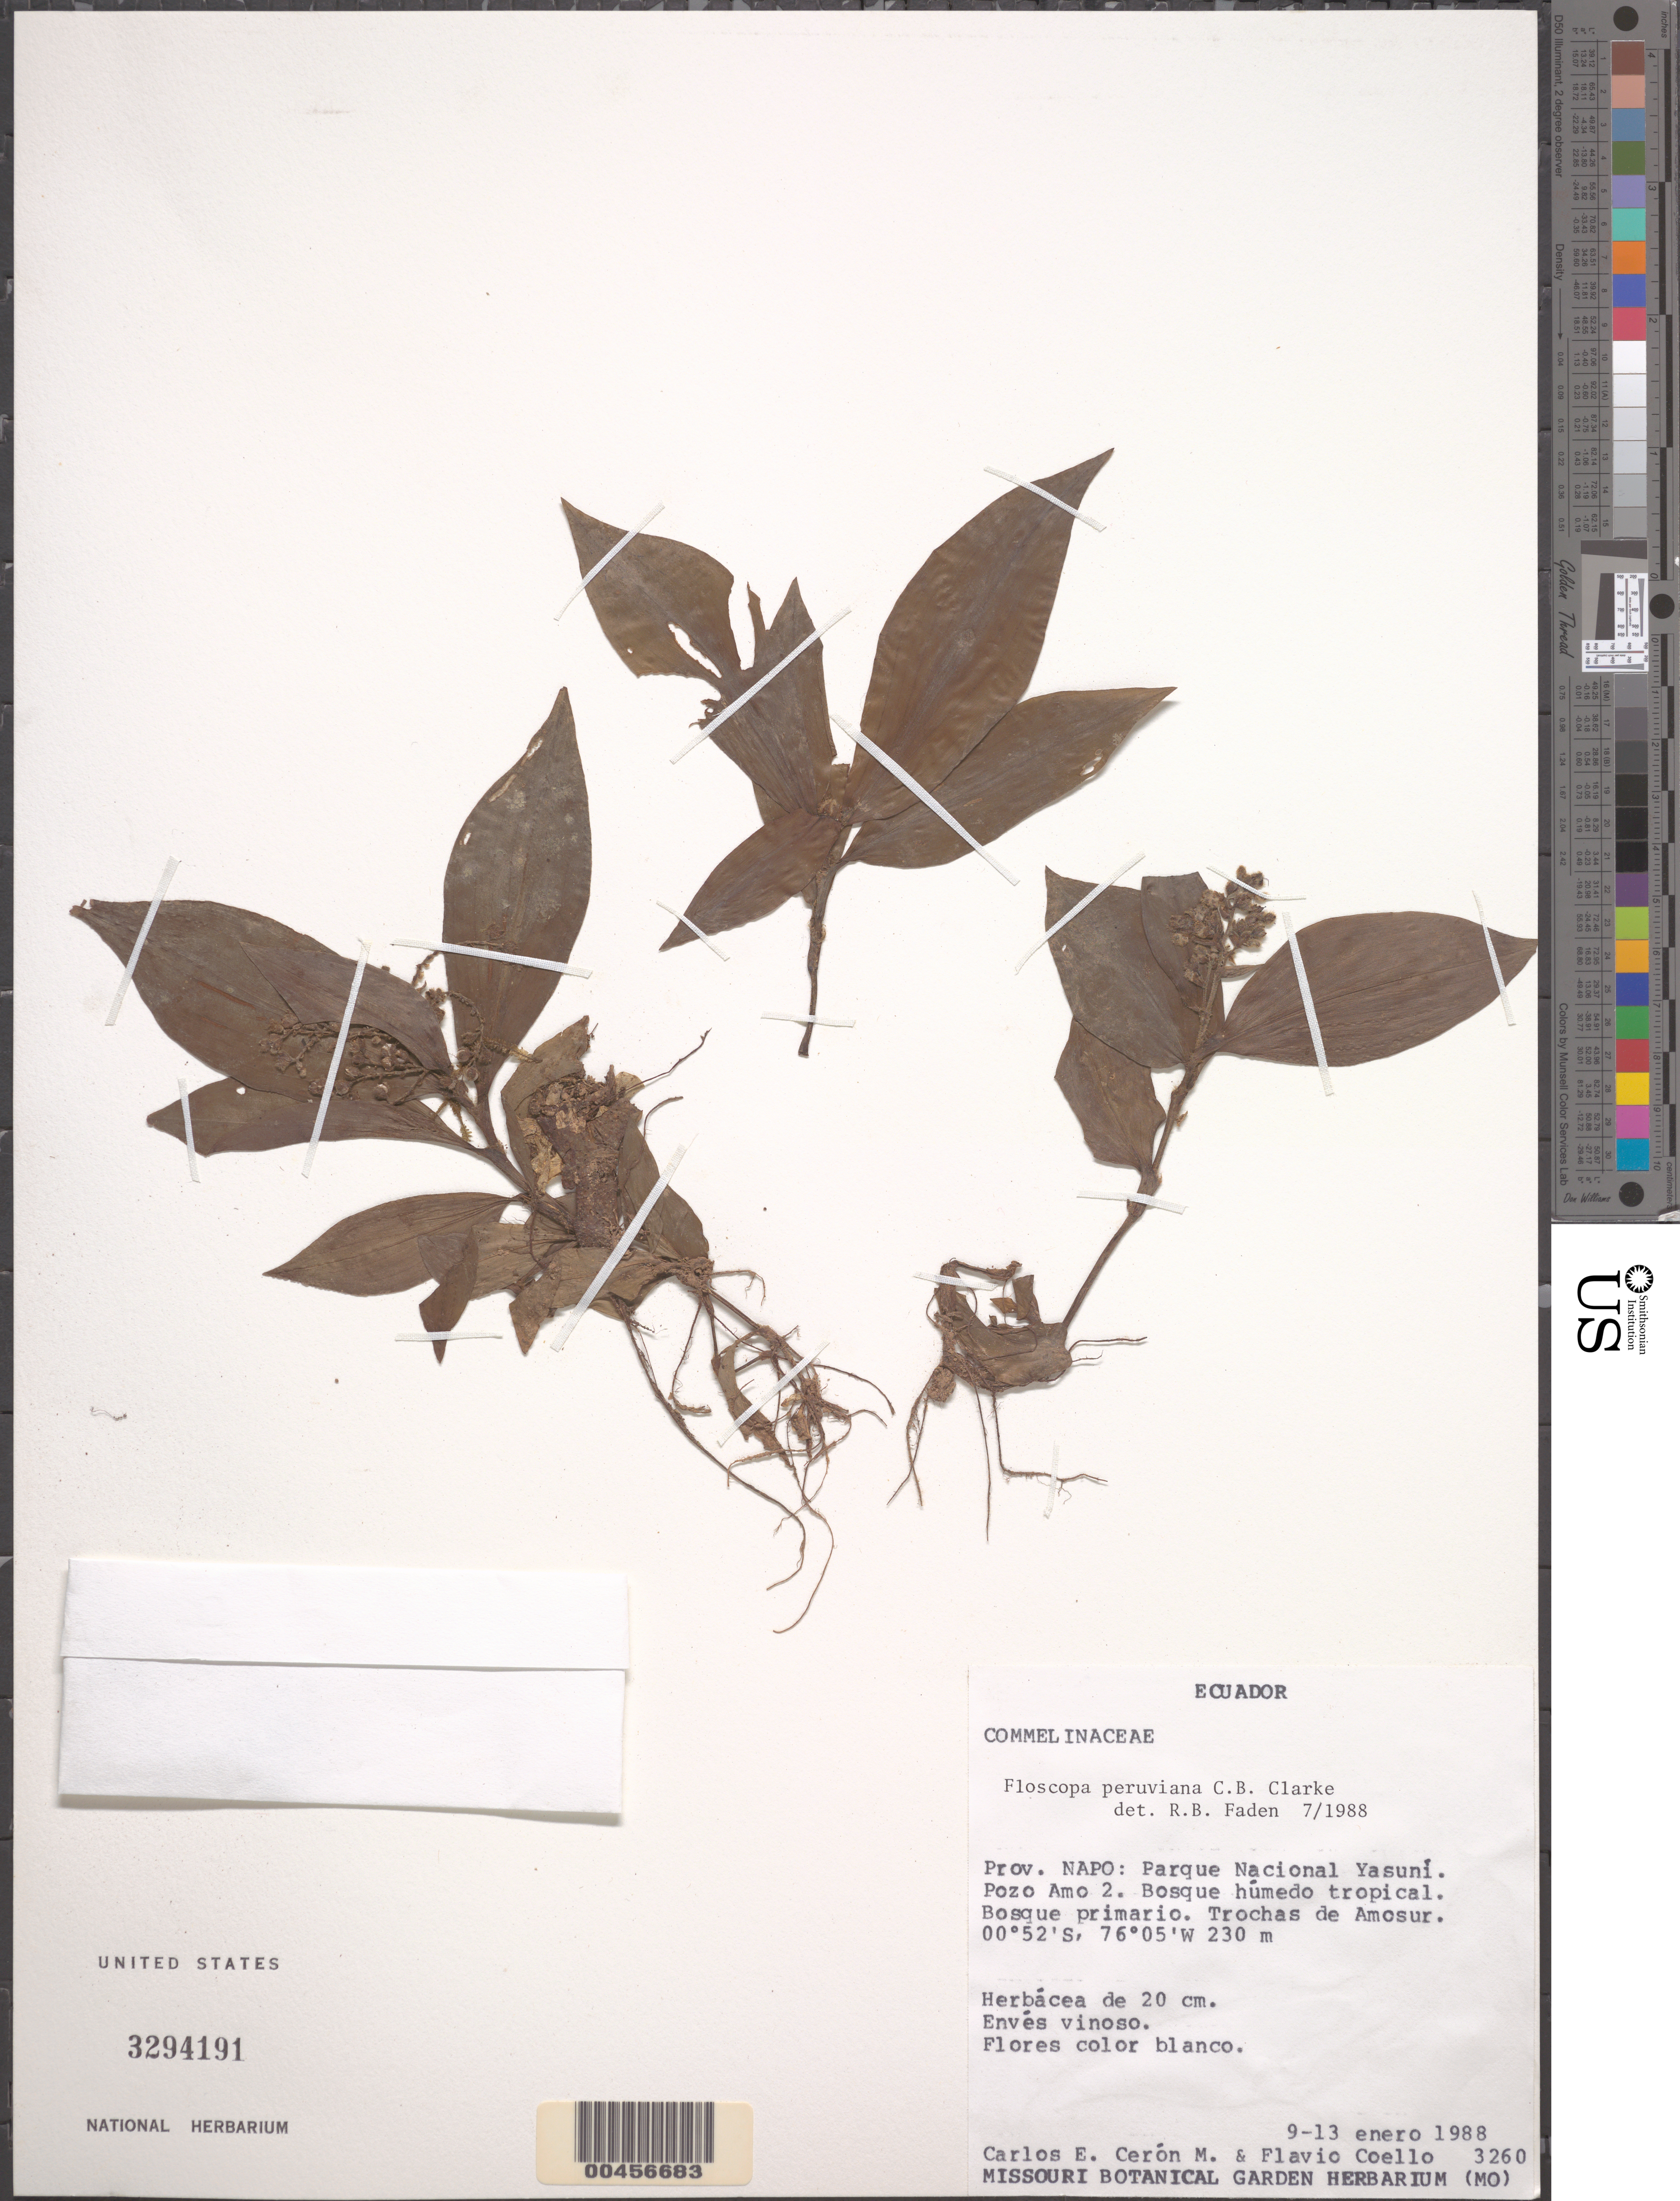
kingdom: Plantae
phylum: Tracheophyta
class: Liliopsida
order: Commelinales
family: Commelinaceae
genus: Floscopa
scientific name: Floscopa peruviana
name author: Hassk. ex C.B. Clarke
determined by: Faden, Robert B., (US), Smithsonian Institution - National Museum of Natural History (UNITED STATES)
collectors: C. E. Cerón M. & F. Coello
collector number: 3260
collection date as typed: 09 Jan 1988 to 13 Jan 1988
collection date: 1988-01-09/1988-01-13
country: Ecuador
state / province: Napo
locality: Yasuni National Park, trochas de amosur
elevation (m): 230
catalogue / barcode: US 3294191